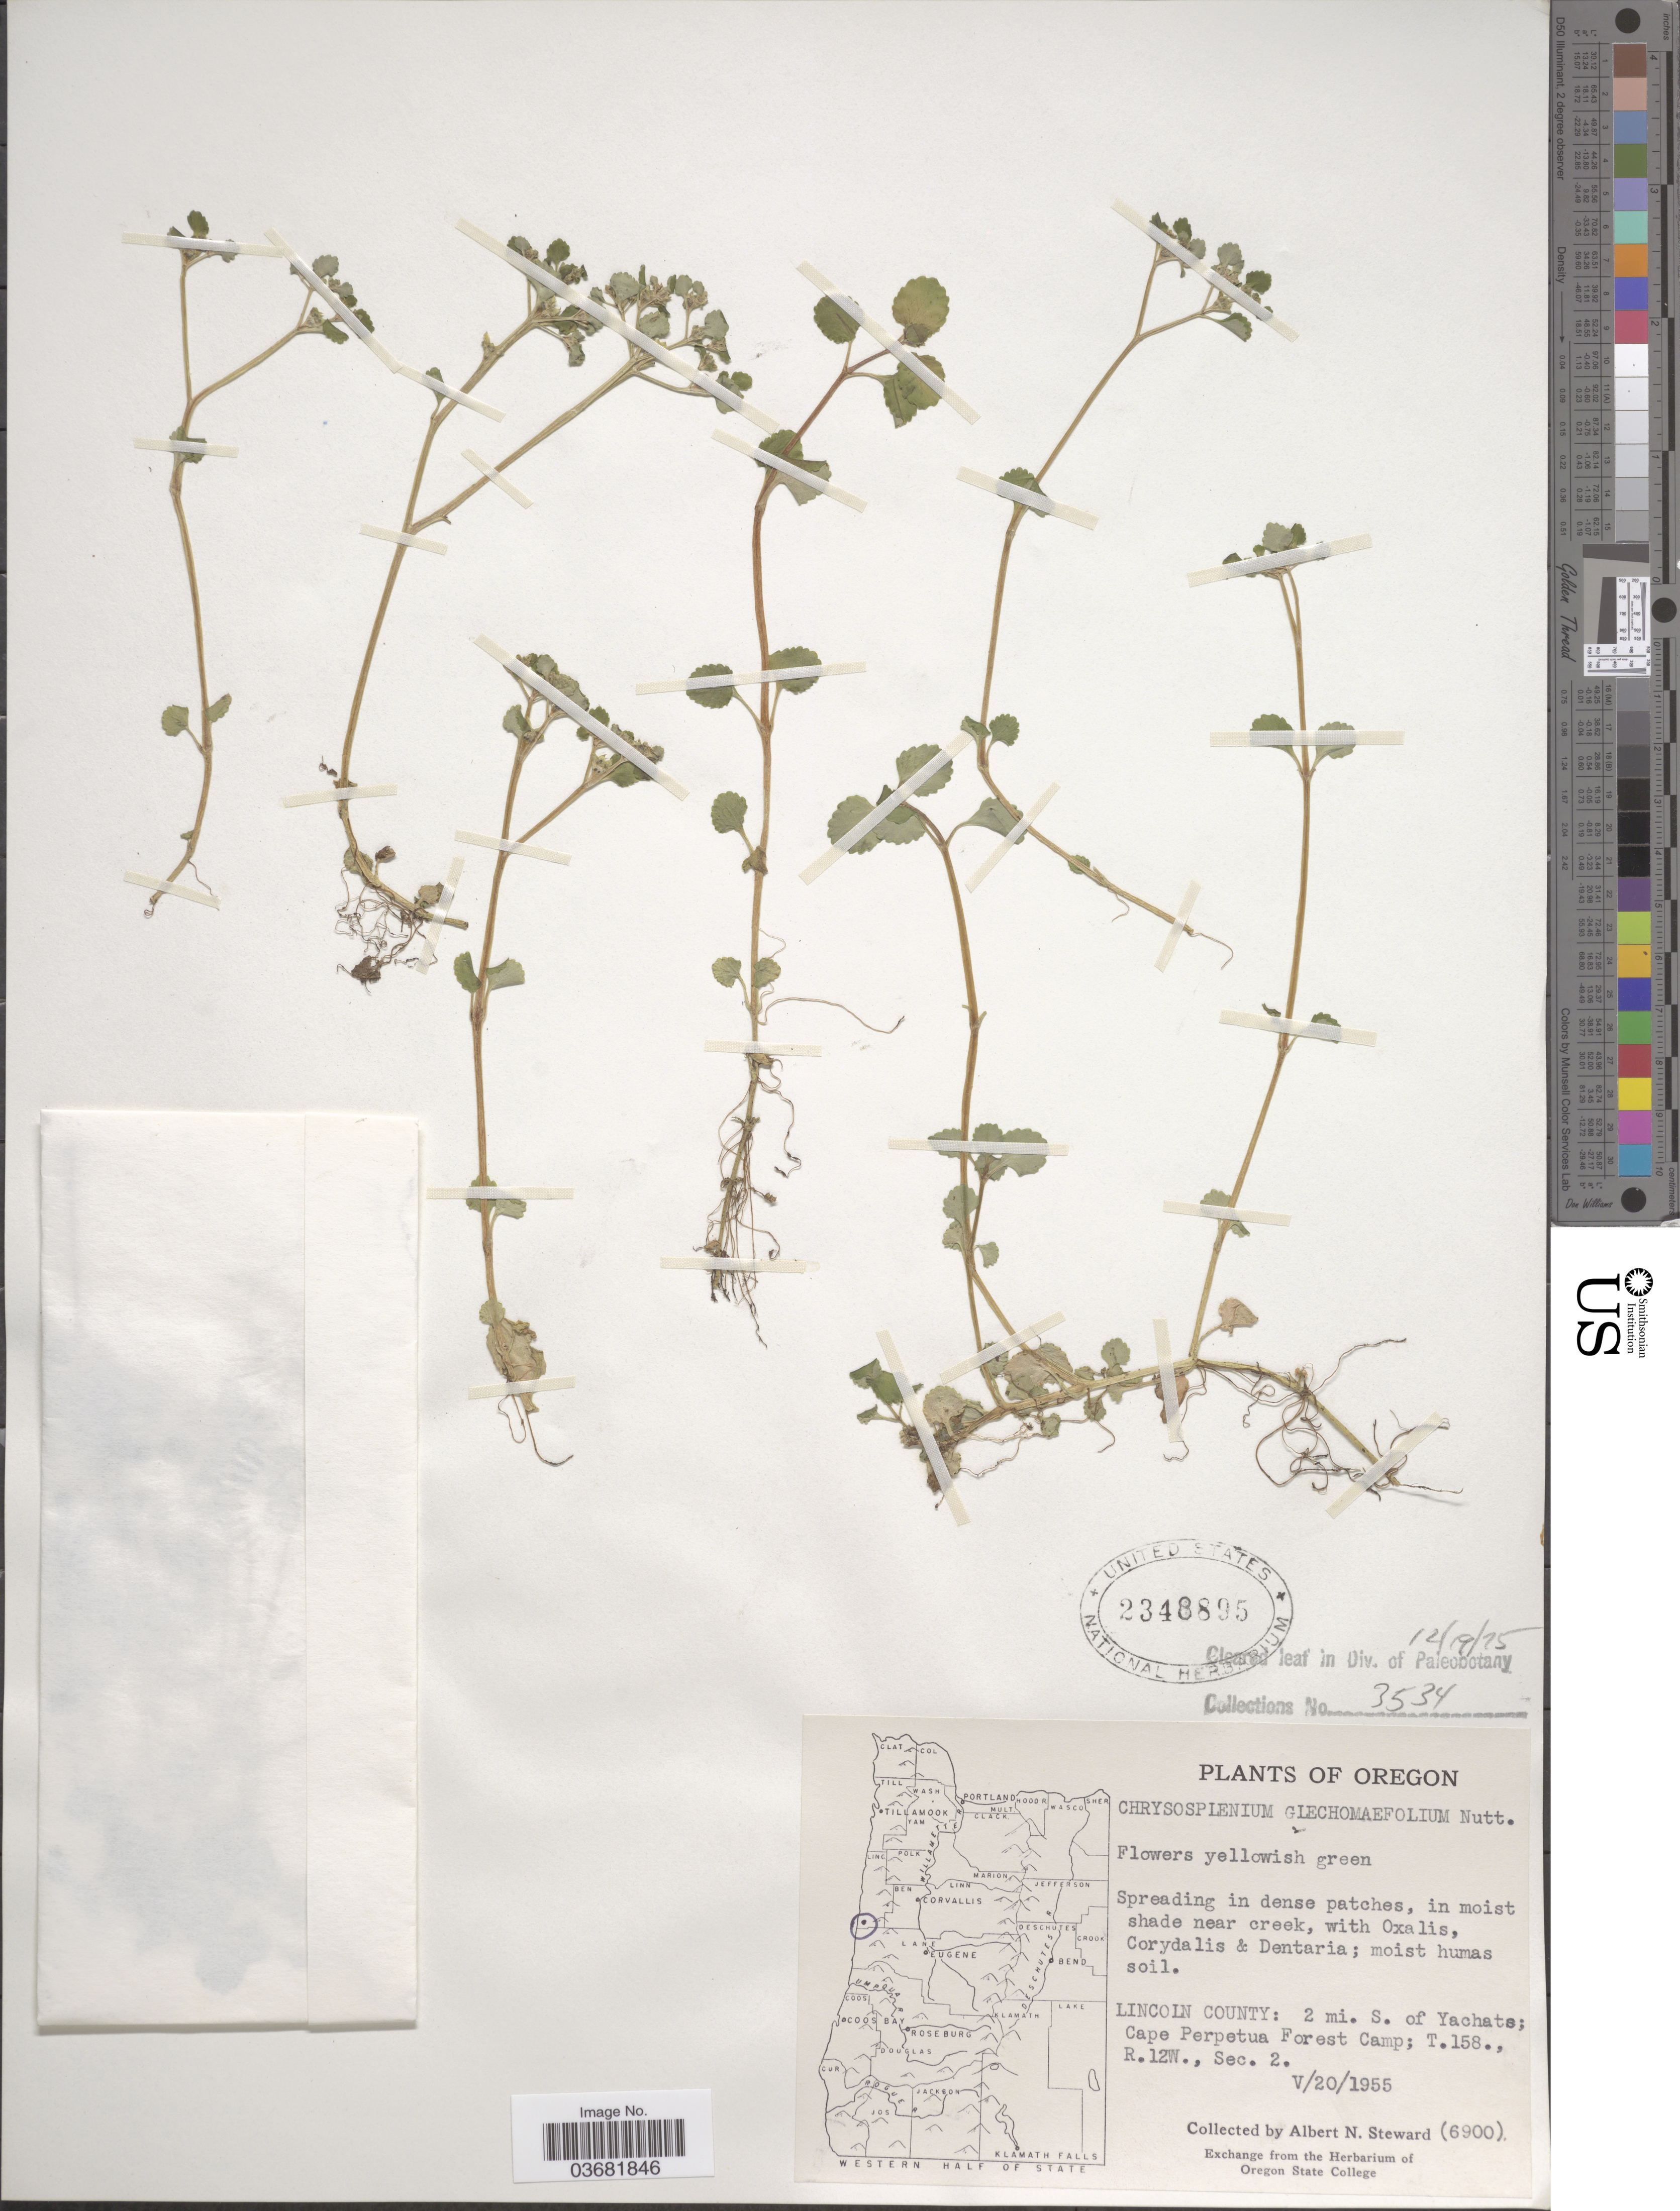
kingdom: Plantae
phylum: Tracheophyta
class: Magnoliopsida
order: Saxifragales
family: Saxifragaceae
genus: Chrysosplenium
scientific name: Chrysosplenium glechomifolium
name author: Nutt.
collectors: A. N. Steward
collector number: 6900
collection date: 1955-05-20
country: United States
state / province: Oregon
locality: Lincoln County: 2 mi. S. of Yachats; Cape Perpetua Forest Camp; T.158., r.12W., Sec. 2.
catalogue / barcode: US 2348895